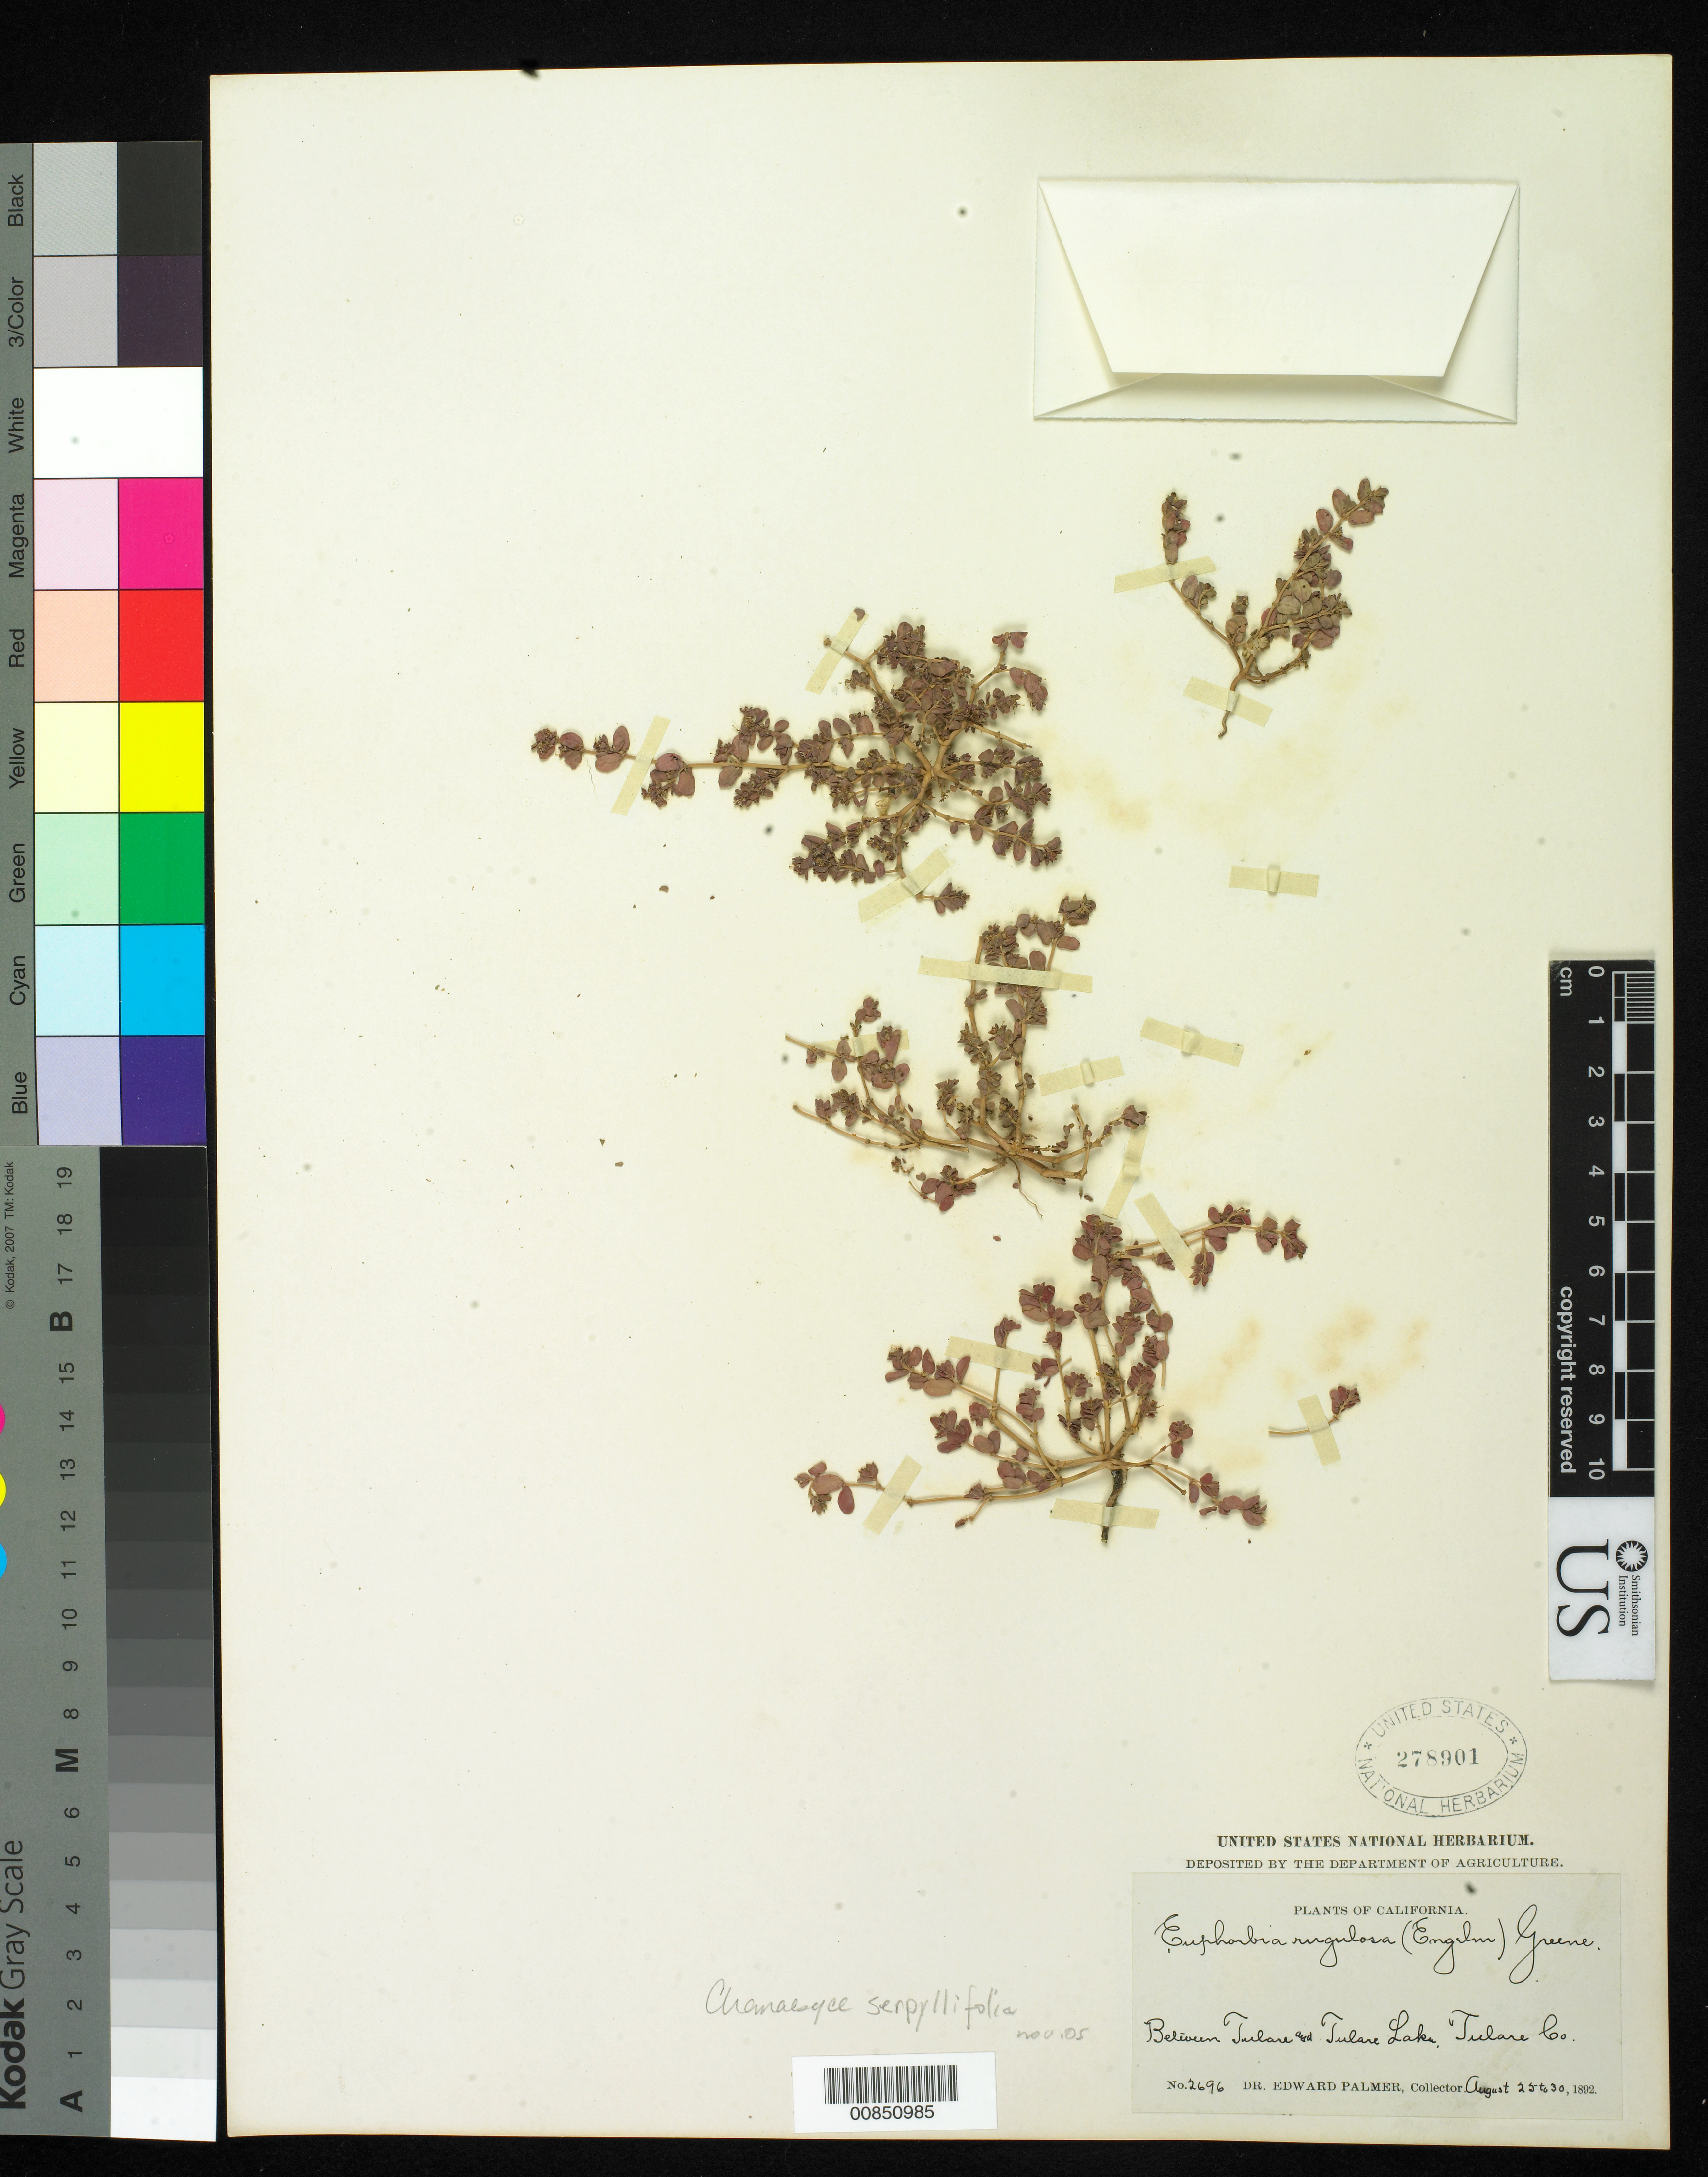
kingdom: Plantae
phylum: Tracheophyta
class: Magnoliopsida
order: Malpighiales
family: Euphorbiaceae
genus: Euphorbia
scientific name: Euphorbia serpillifolia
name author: Pers.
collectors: E. Palmer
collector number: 2696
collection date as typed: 25 Aug 1892 to 30 Aug 1892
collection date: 1892-08-25/1892-08-30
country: United States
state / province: California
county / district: Tulare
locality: Between Tulare and Tulare Lake, Tulare County, California.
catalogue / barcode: US 278901